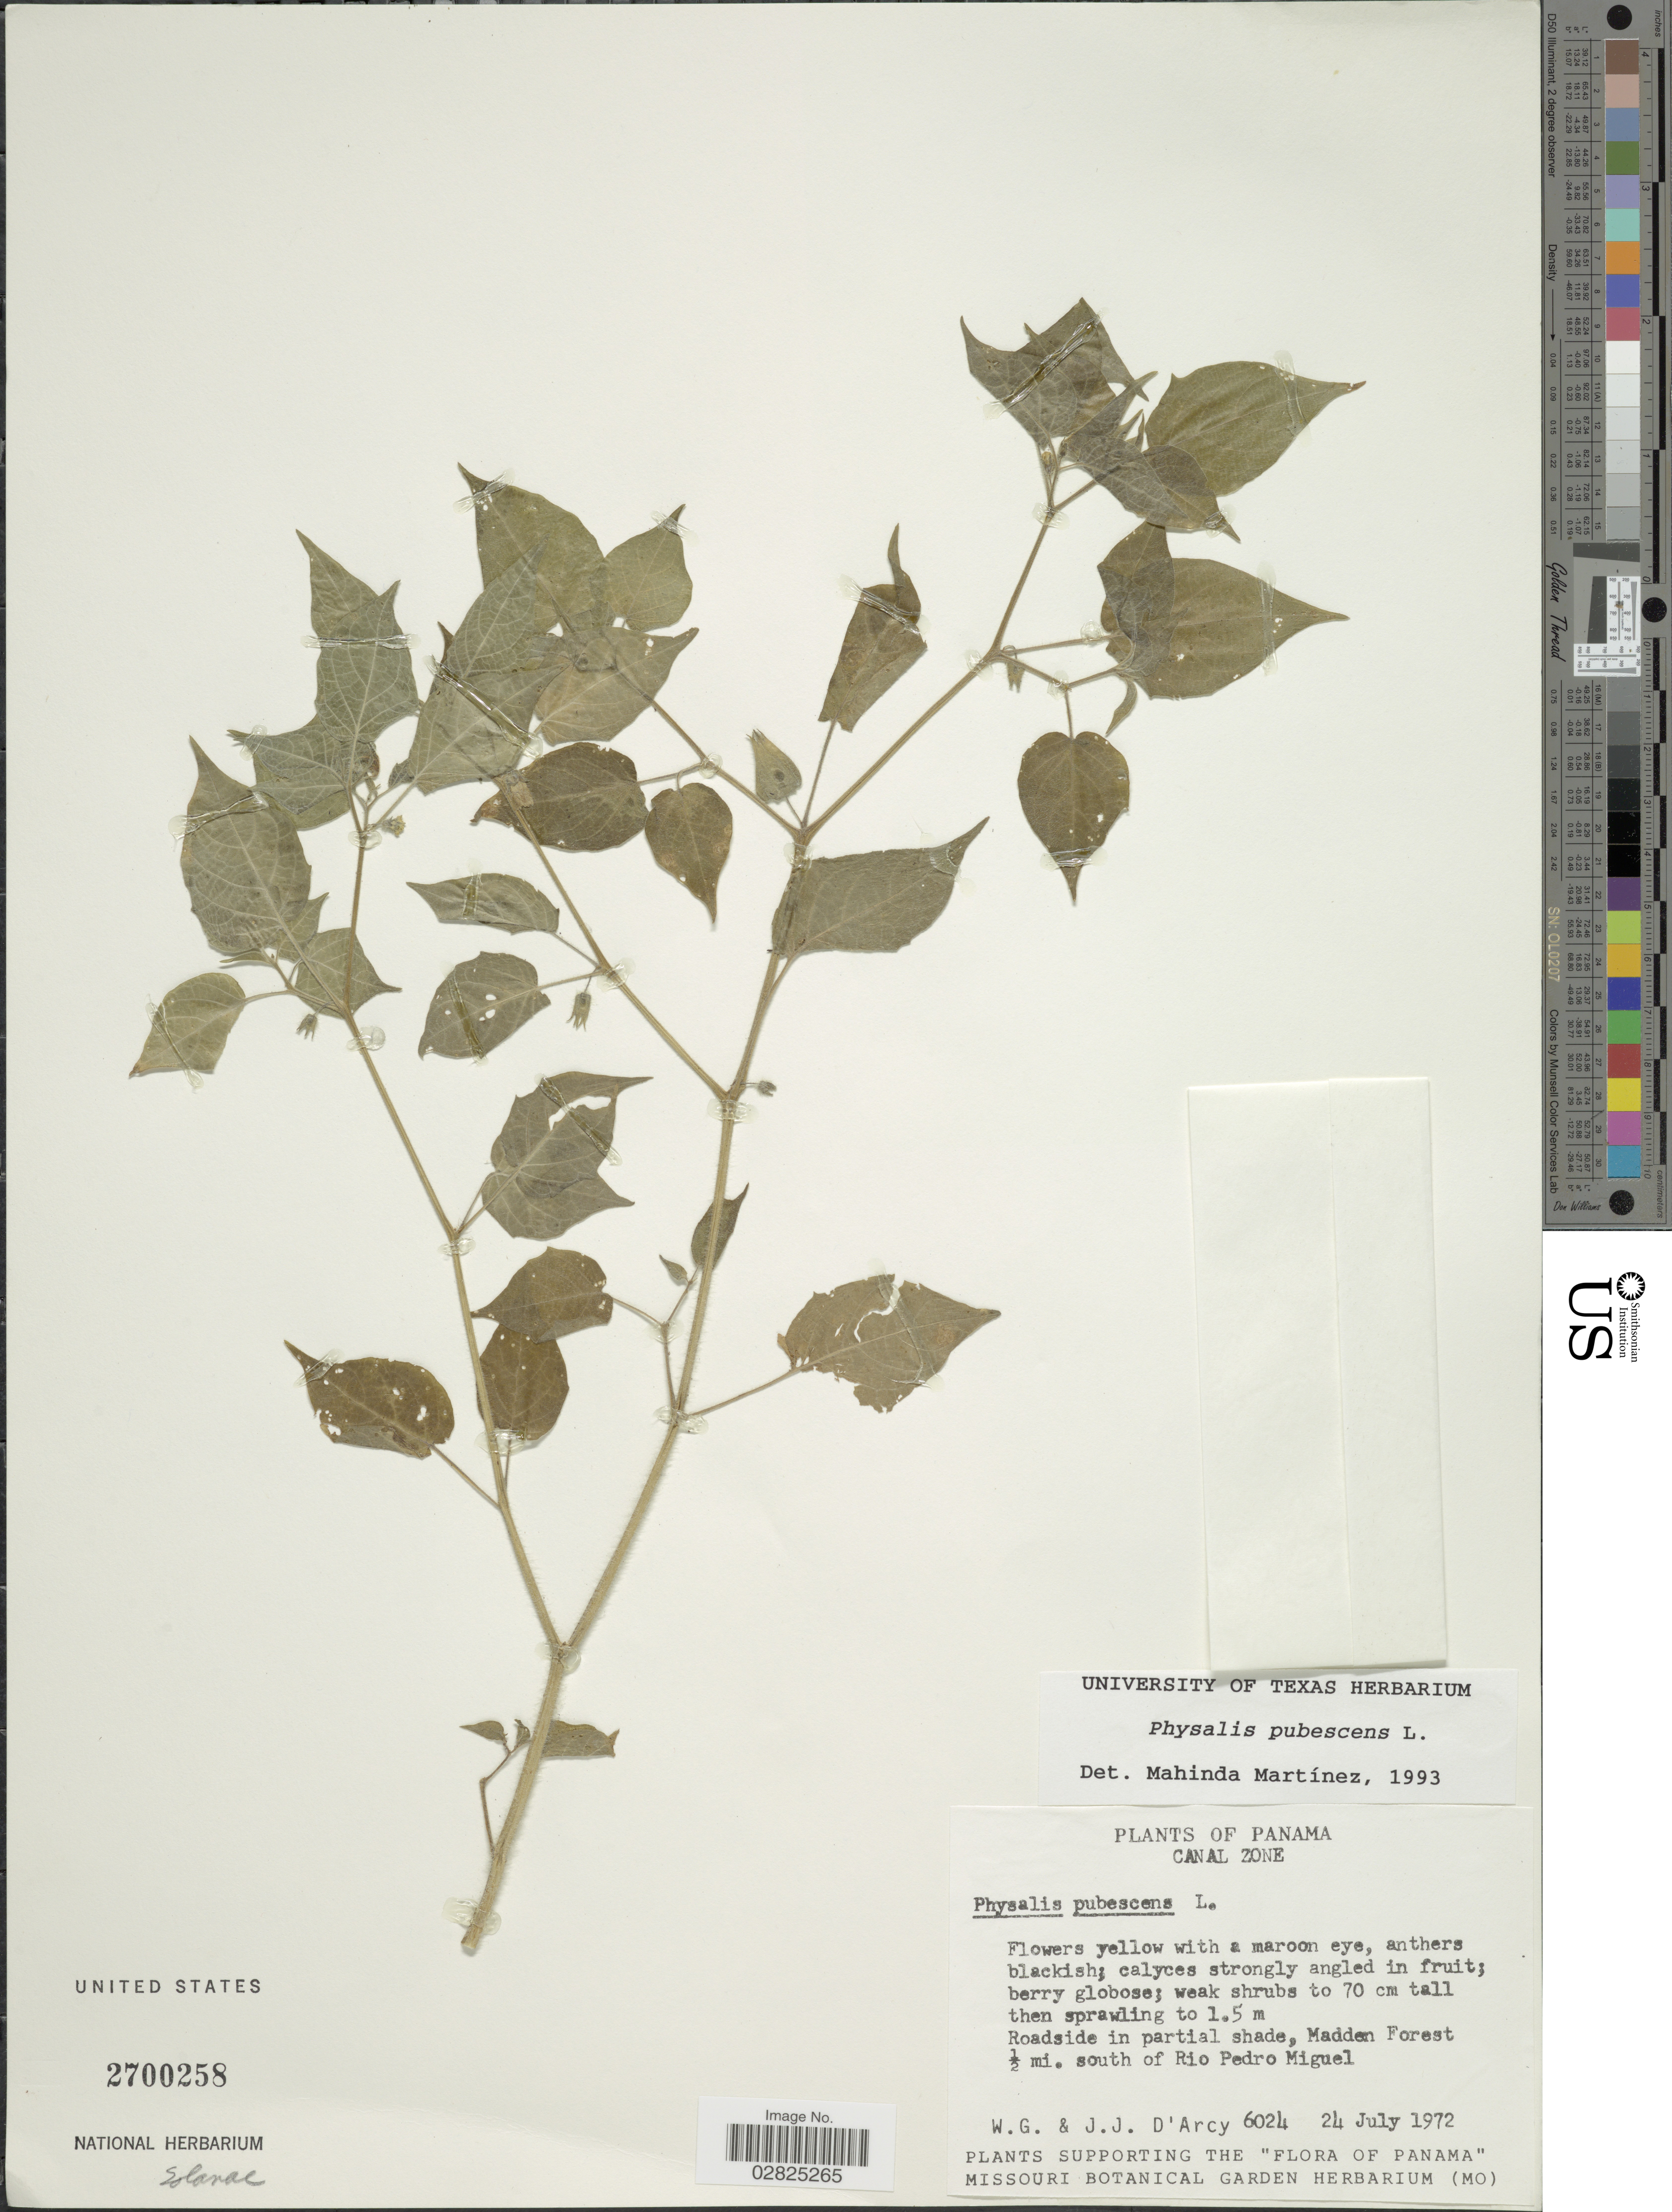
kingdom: Plantae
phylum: Tracheophyta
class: Magnoliopsida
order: Solanales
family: Solanaceae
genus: Physalis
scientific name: Physalis pubescens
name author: L.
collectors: W. G. D'Arcy & J. J. D'Arcy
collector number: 6024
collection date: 1972-07-24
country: Panama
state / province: Colón / Panamá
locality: Canal Zone, Roadside in partial shade, Madden Forest ½ mi. south of Rio Pedro Miguel.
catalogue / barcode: US 2700258